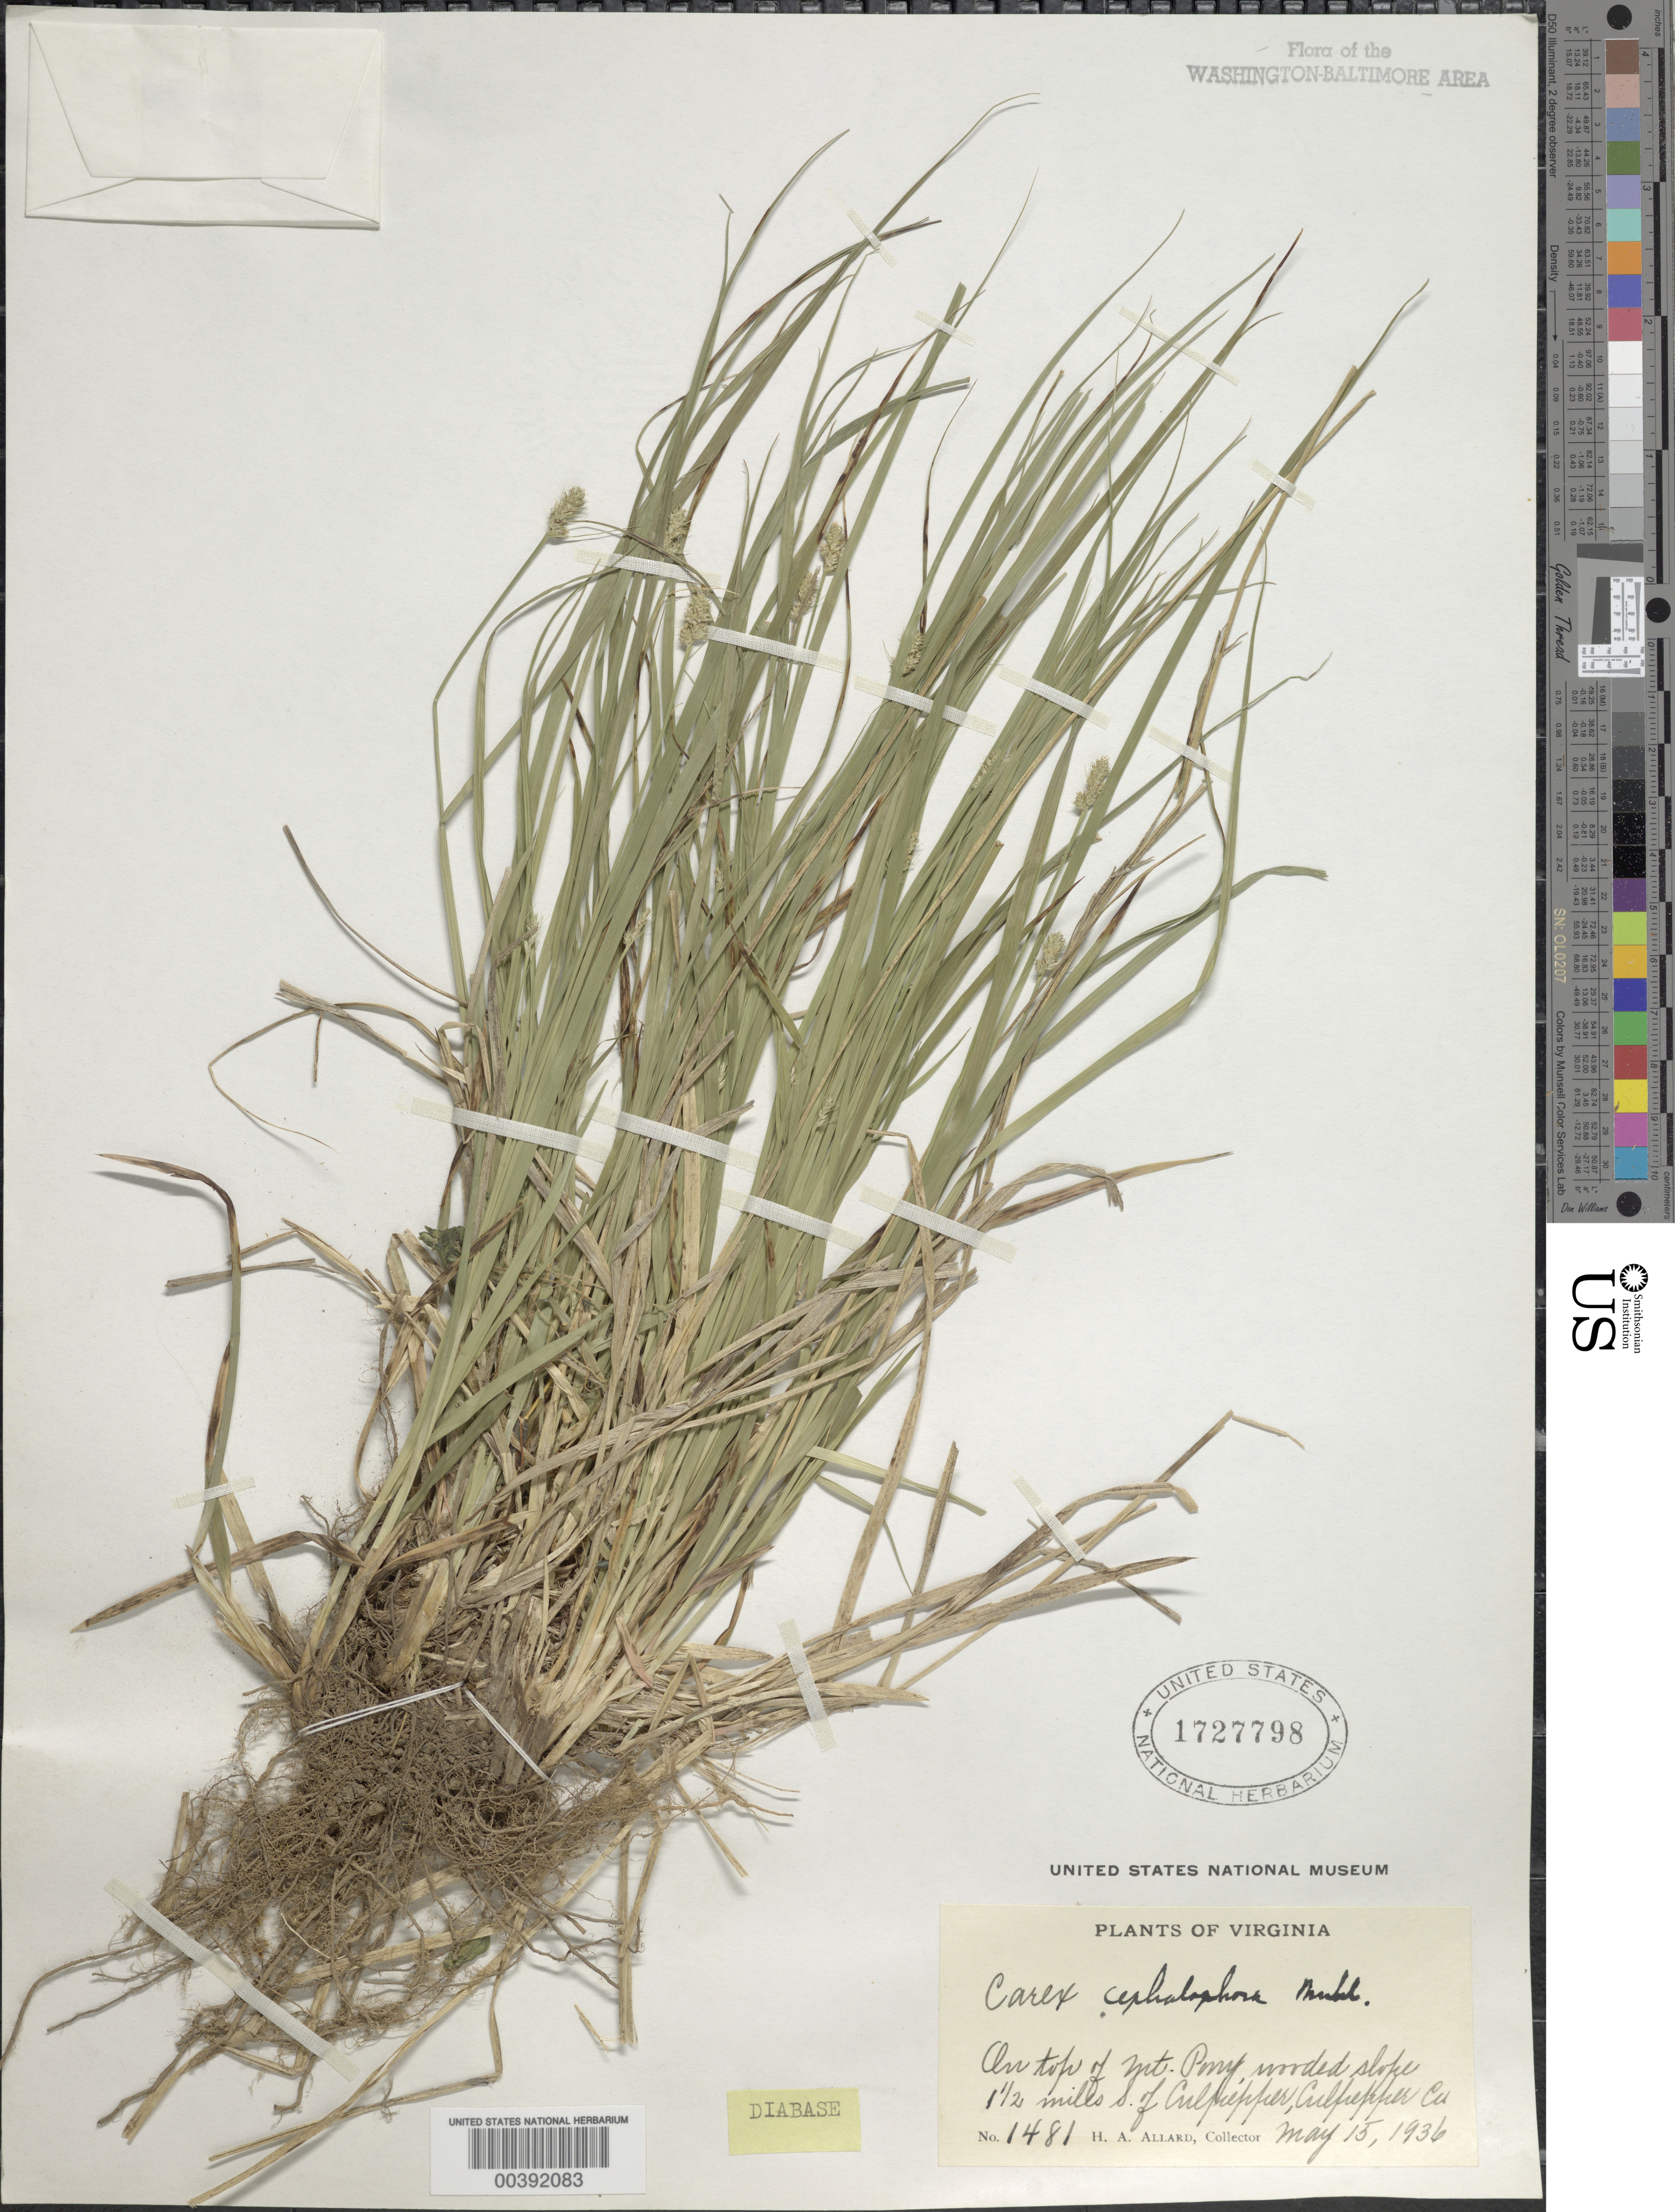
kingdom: Plantae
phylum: Tracheophyta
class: Liliopsida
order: Poales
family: Cyperaceae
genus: Carex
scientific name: Carex cephalophora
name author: Muhl. ex Willd.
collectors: H. A. Allard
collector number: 1481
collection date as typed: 15 May 1936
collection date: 1936-05-15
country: United States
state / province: Virginia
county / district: Culpeper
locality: Mt. Pony, S of Culpepper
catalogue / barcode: US 1727798